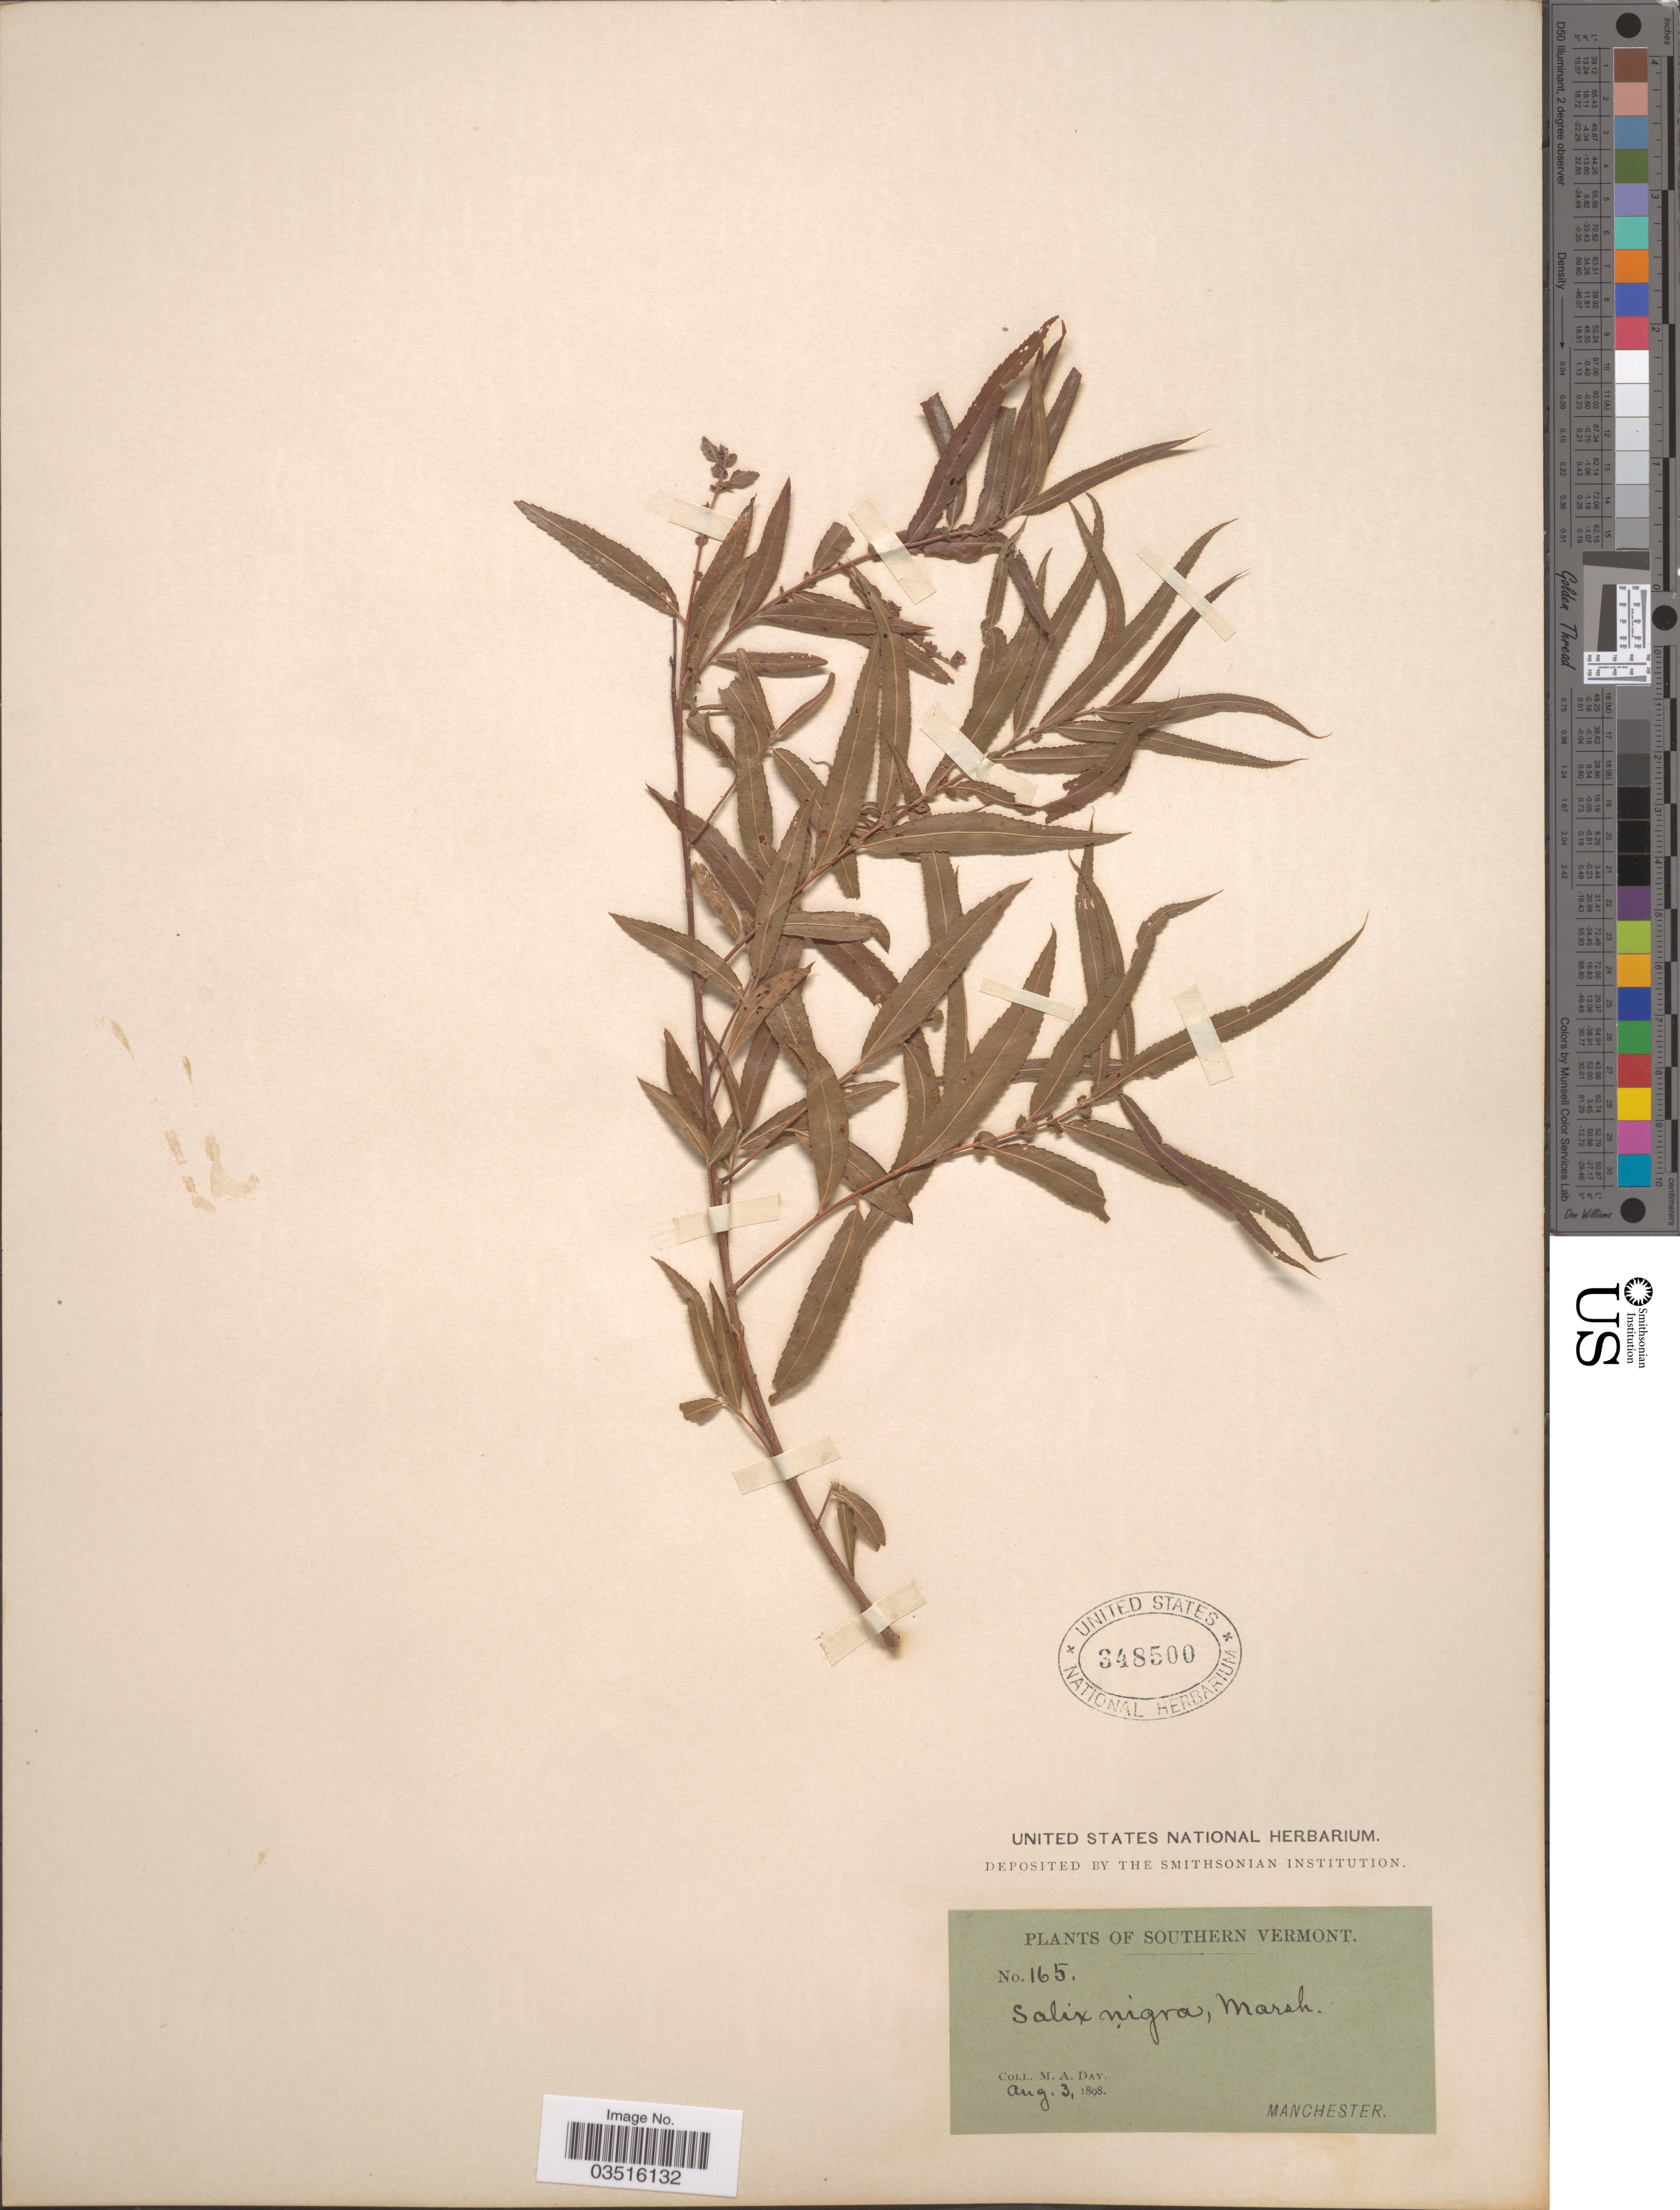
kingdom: Plantae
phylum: Tracheophyta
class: Magnoliopsida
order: Malpighiales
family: Salicaceae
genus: Salix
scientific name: Salix nigra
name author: Marshall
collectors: M. Day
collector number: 165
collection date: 1898-08-03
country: United States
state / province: Vermont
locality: Southern Vermont. Manchester.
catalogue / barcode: US 348500